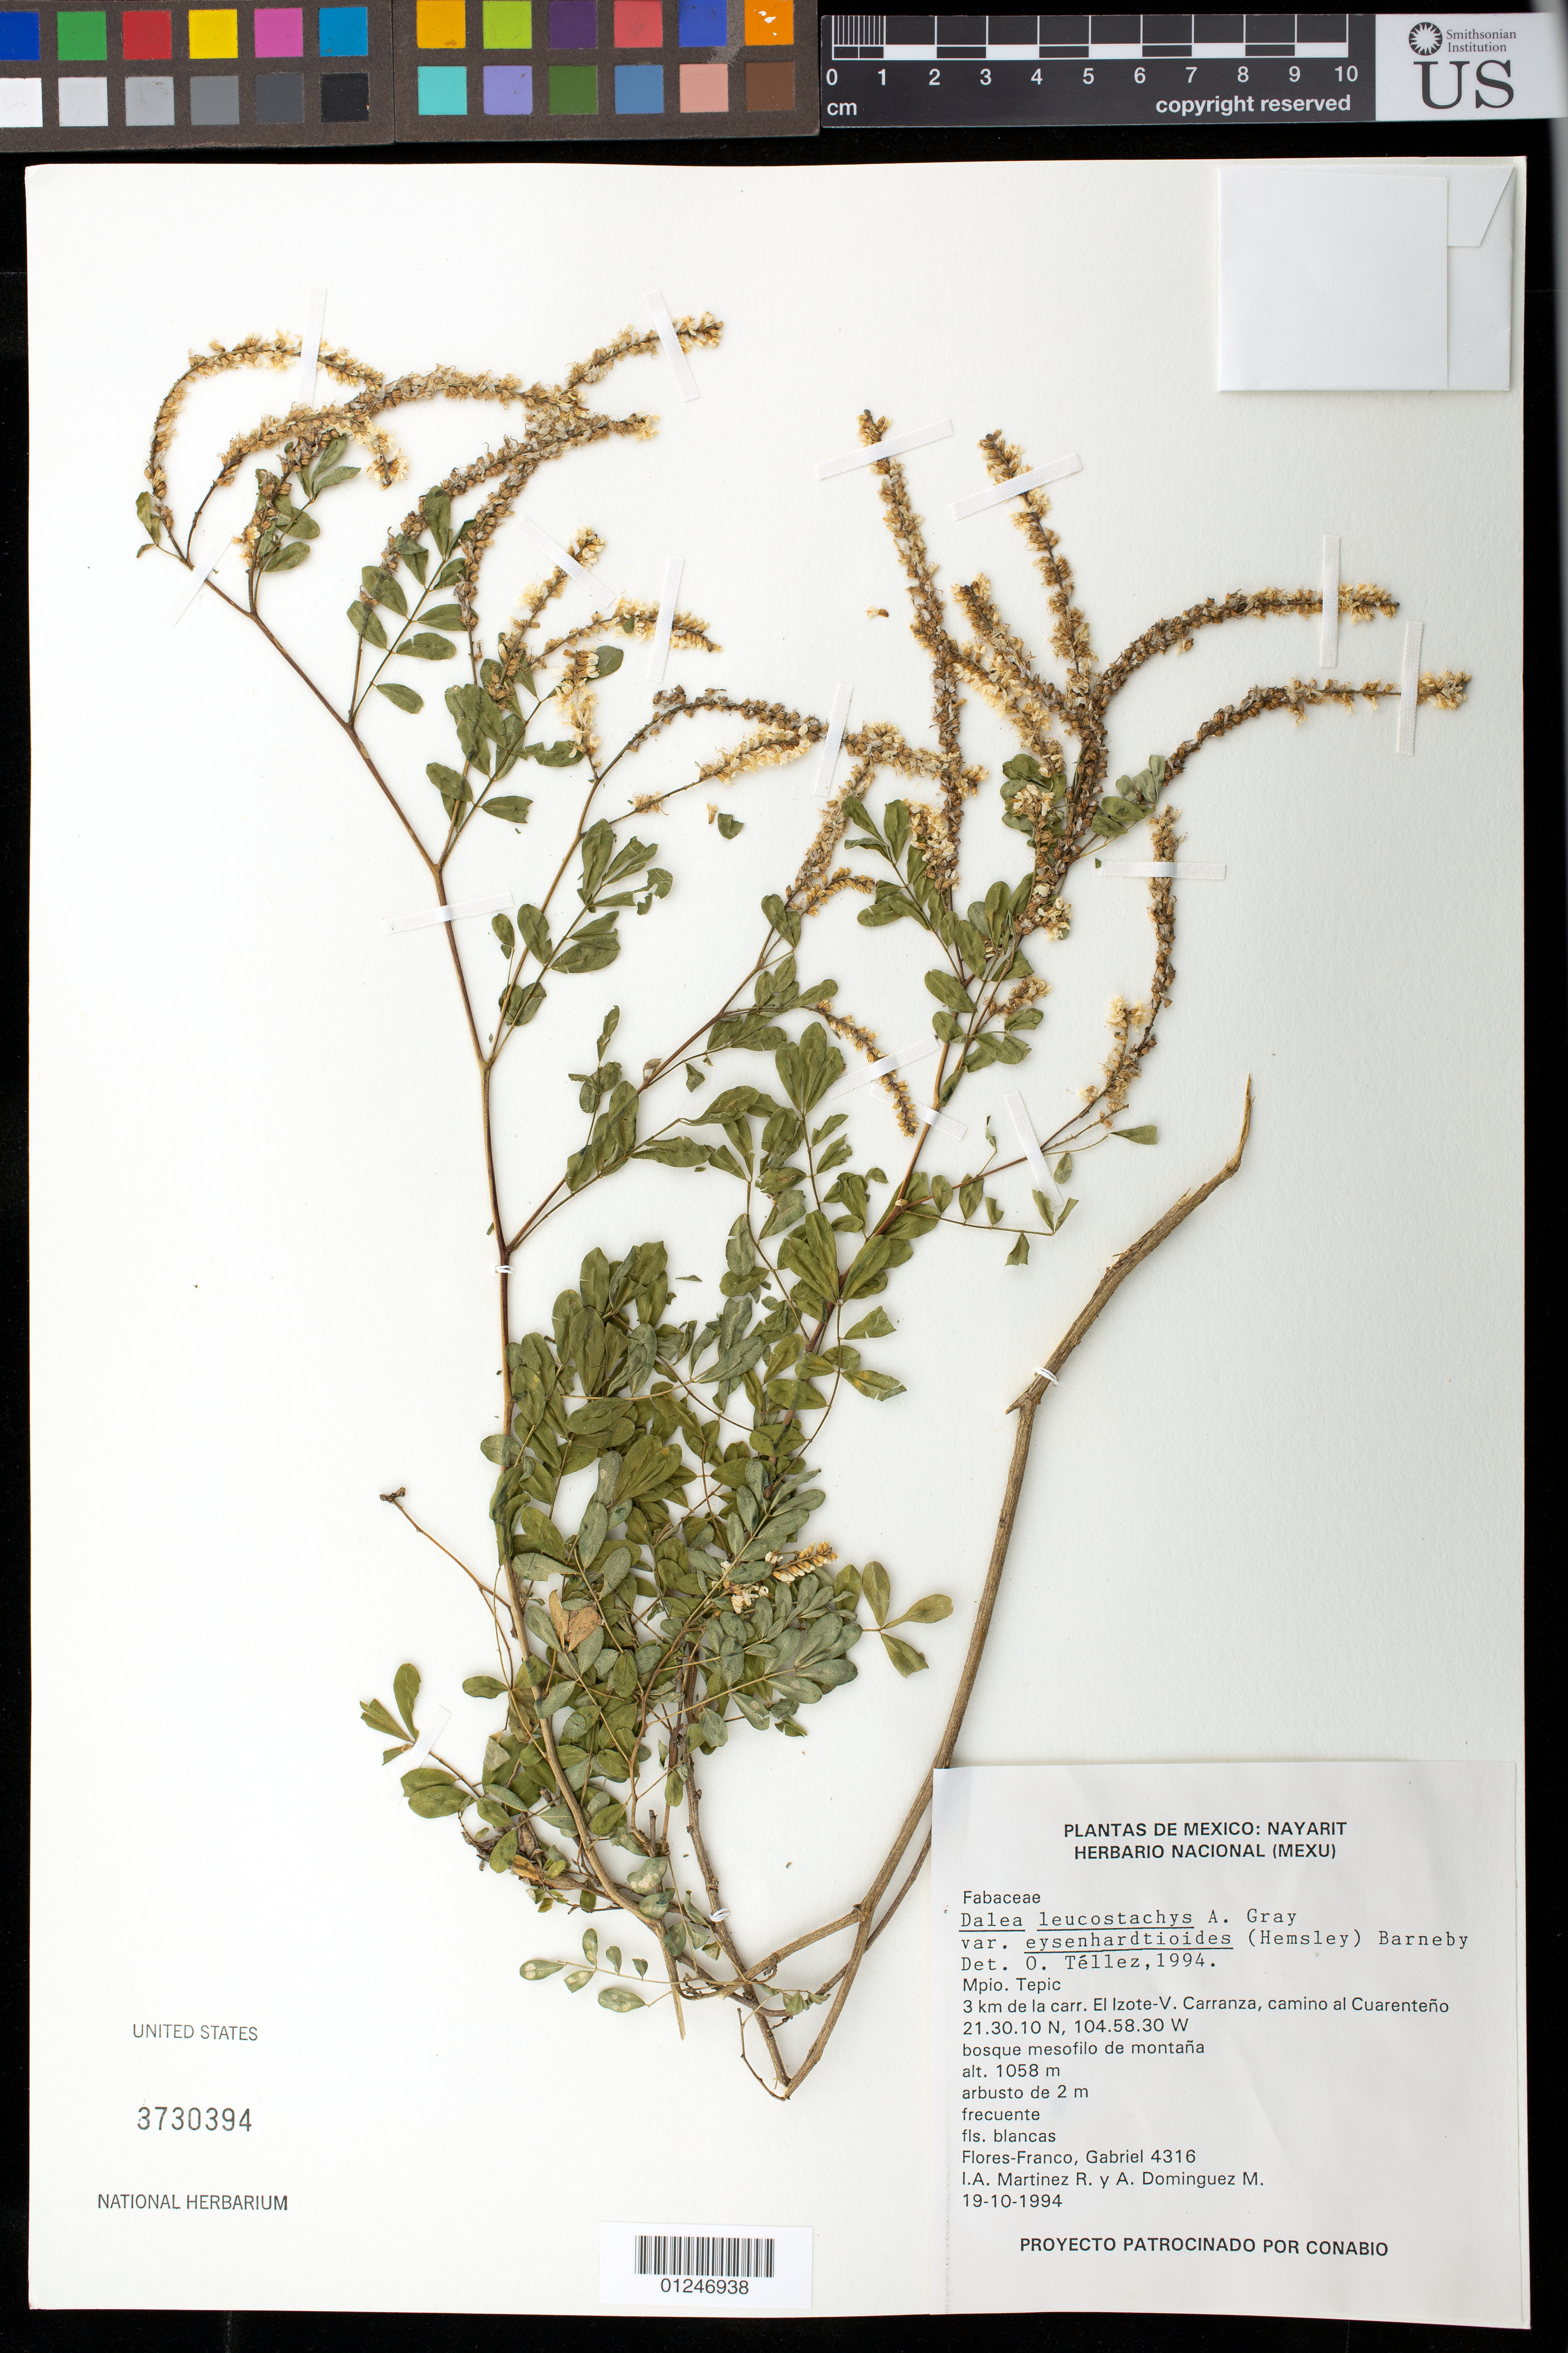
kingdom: Plantae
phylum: Tracheophyta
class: Magnoliopsida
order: Fabales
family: Fabaceae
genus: Dalea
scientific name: Dalea leucostachya var. eysenhardtioides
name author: (Hemsl.) Barneby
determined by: Tellez, O.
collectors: G. Flores F., I. A. Martinez R. & A. Dominguez M.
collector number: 4316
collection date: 1994-10-19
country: Mexico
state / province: Nayarit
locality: Mpio. Tepic, 3 km de la carr. El Izote-V. Carranza, camino al Guarenteno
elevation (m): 1058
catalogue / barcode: US 3730394